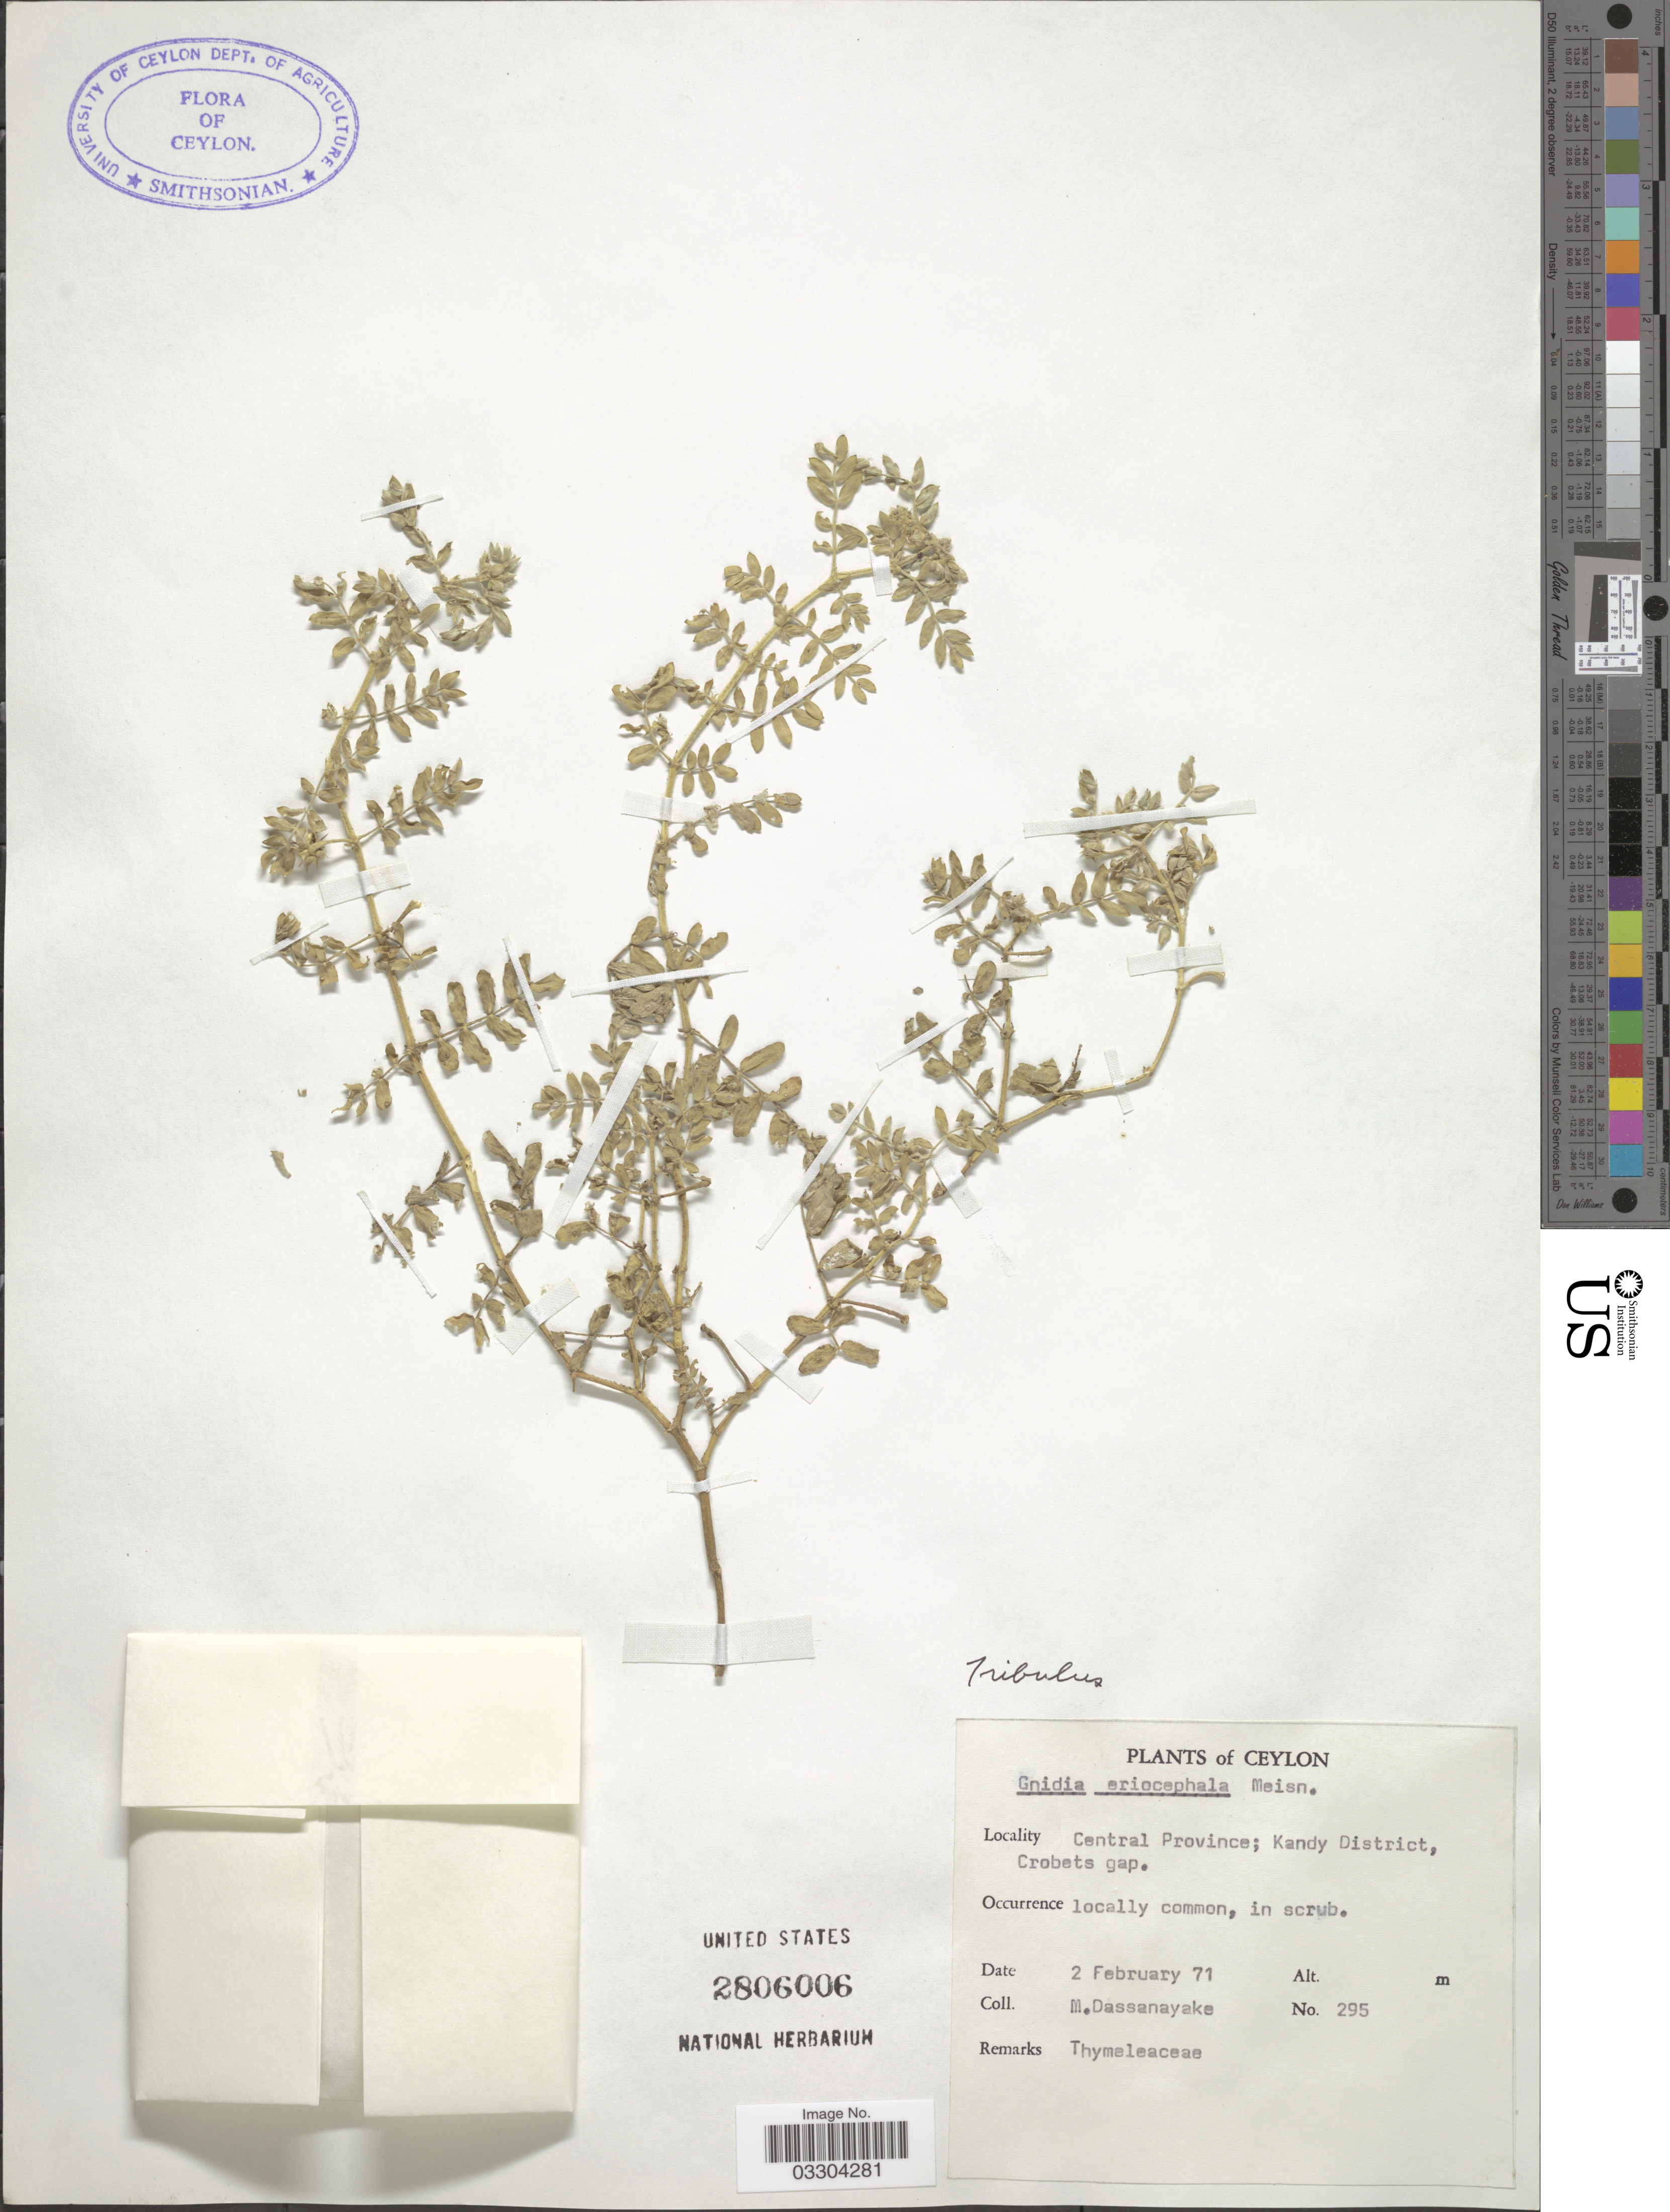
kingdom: Plantae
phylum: Tracheophyta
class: Magnoliopsida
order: Zygophyllales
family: Zygophyllaceae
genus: Tribulus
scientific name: Tribulus terrestris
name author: L.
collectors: M. D. Dassanayake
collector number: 295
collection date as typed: Transcribed d/m/y: 2/2/71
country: Sri Lanka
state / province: Central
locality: Ceylon. Kandy District, Crobets gap.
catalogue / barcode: US 2806006